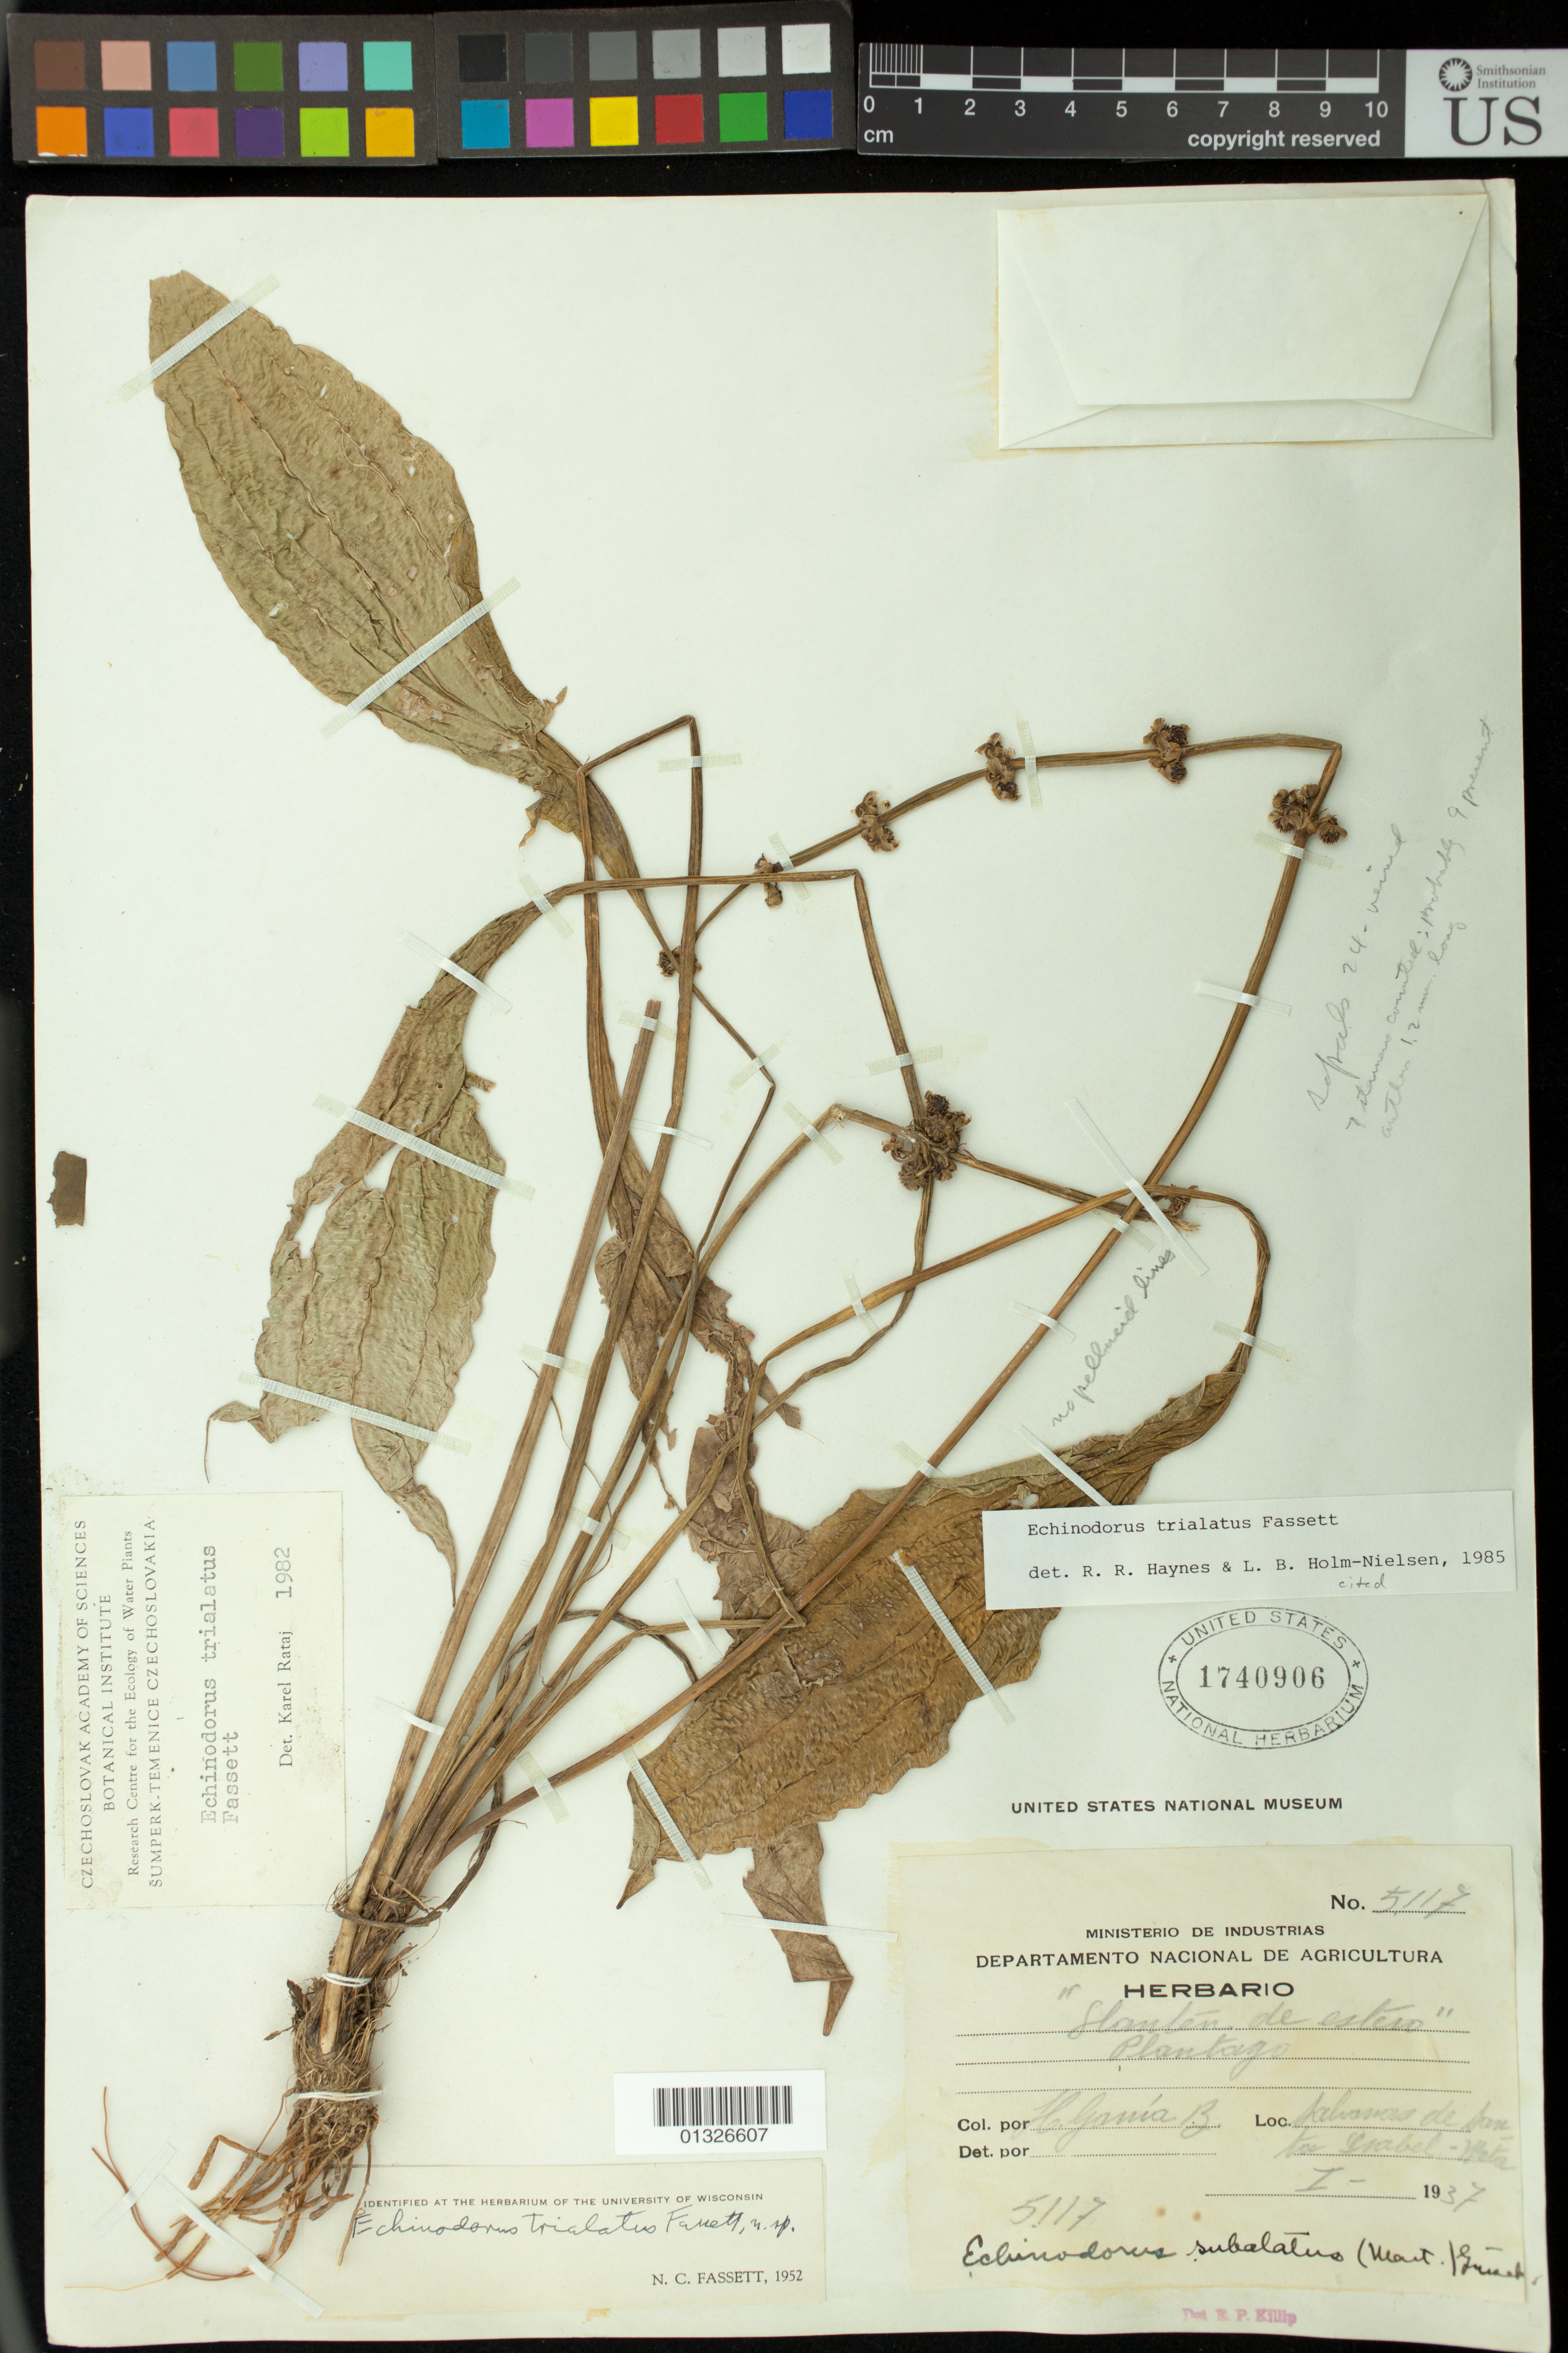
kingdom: Plantae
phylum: Tracheophyta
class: Liliopsida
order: Alismatales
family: Alismataceae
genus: Echinodorus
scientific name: Echinodorus uruguayensis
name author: Arechav.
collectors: H. Garcia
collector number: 5117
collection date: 1937-01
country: Colombia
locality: Savanas de Santa Isabel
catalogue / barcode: US 1740906